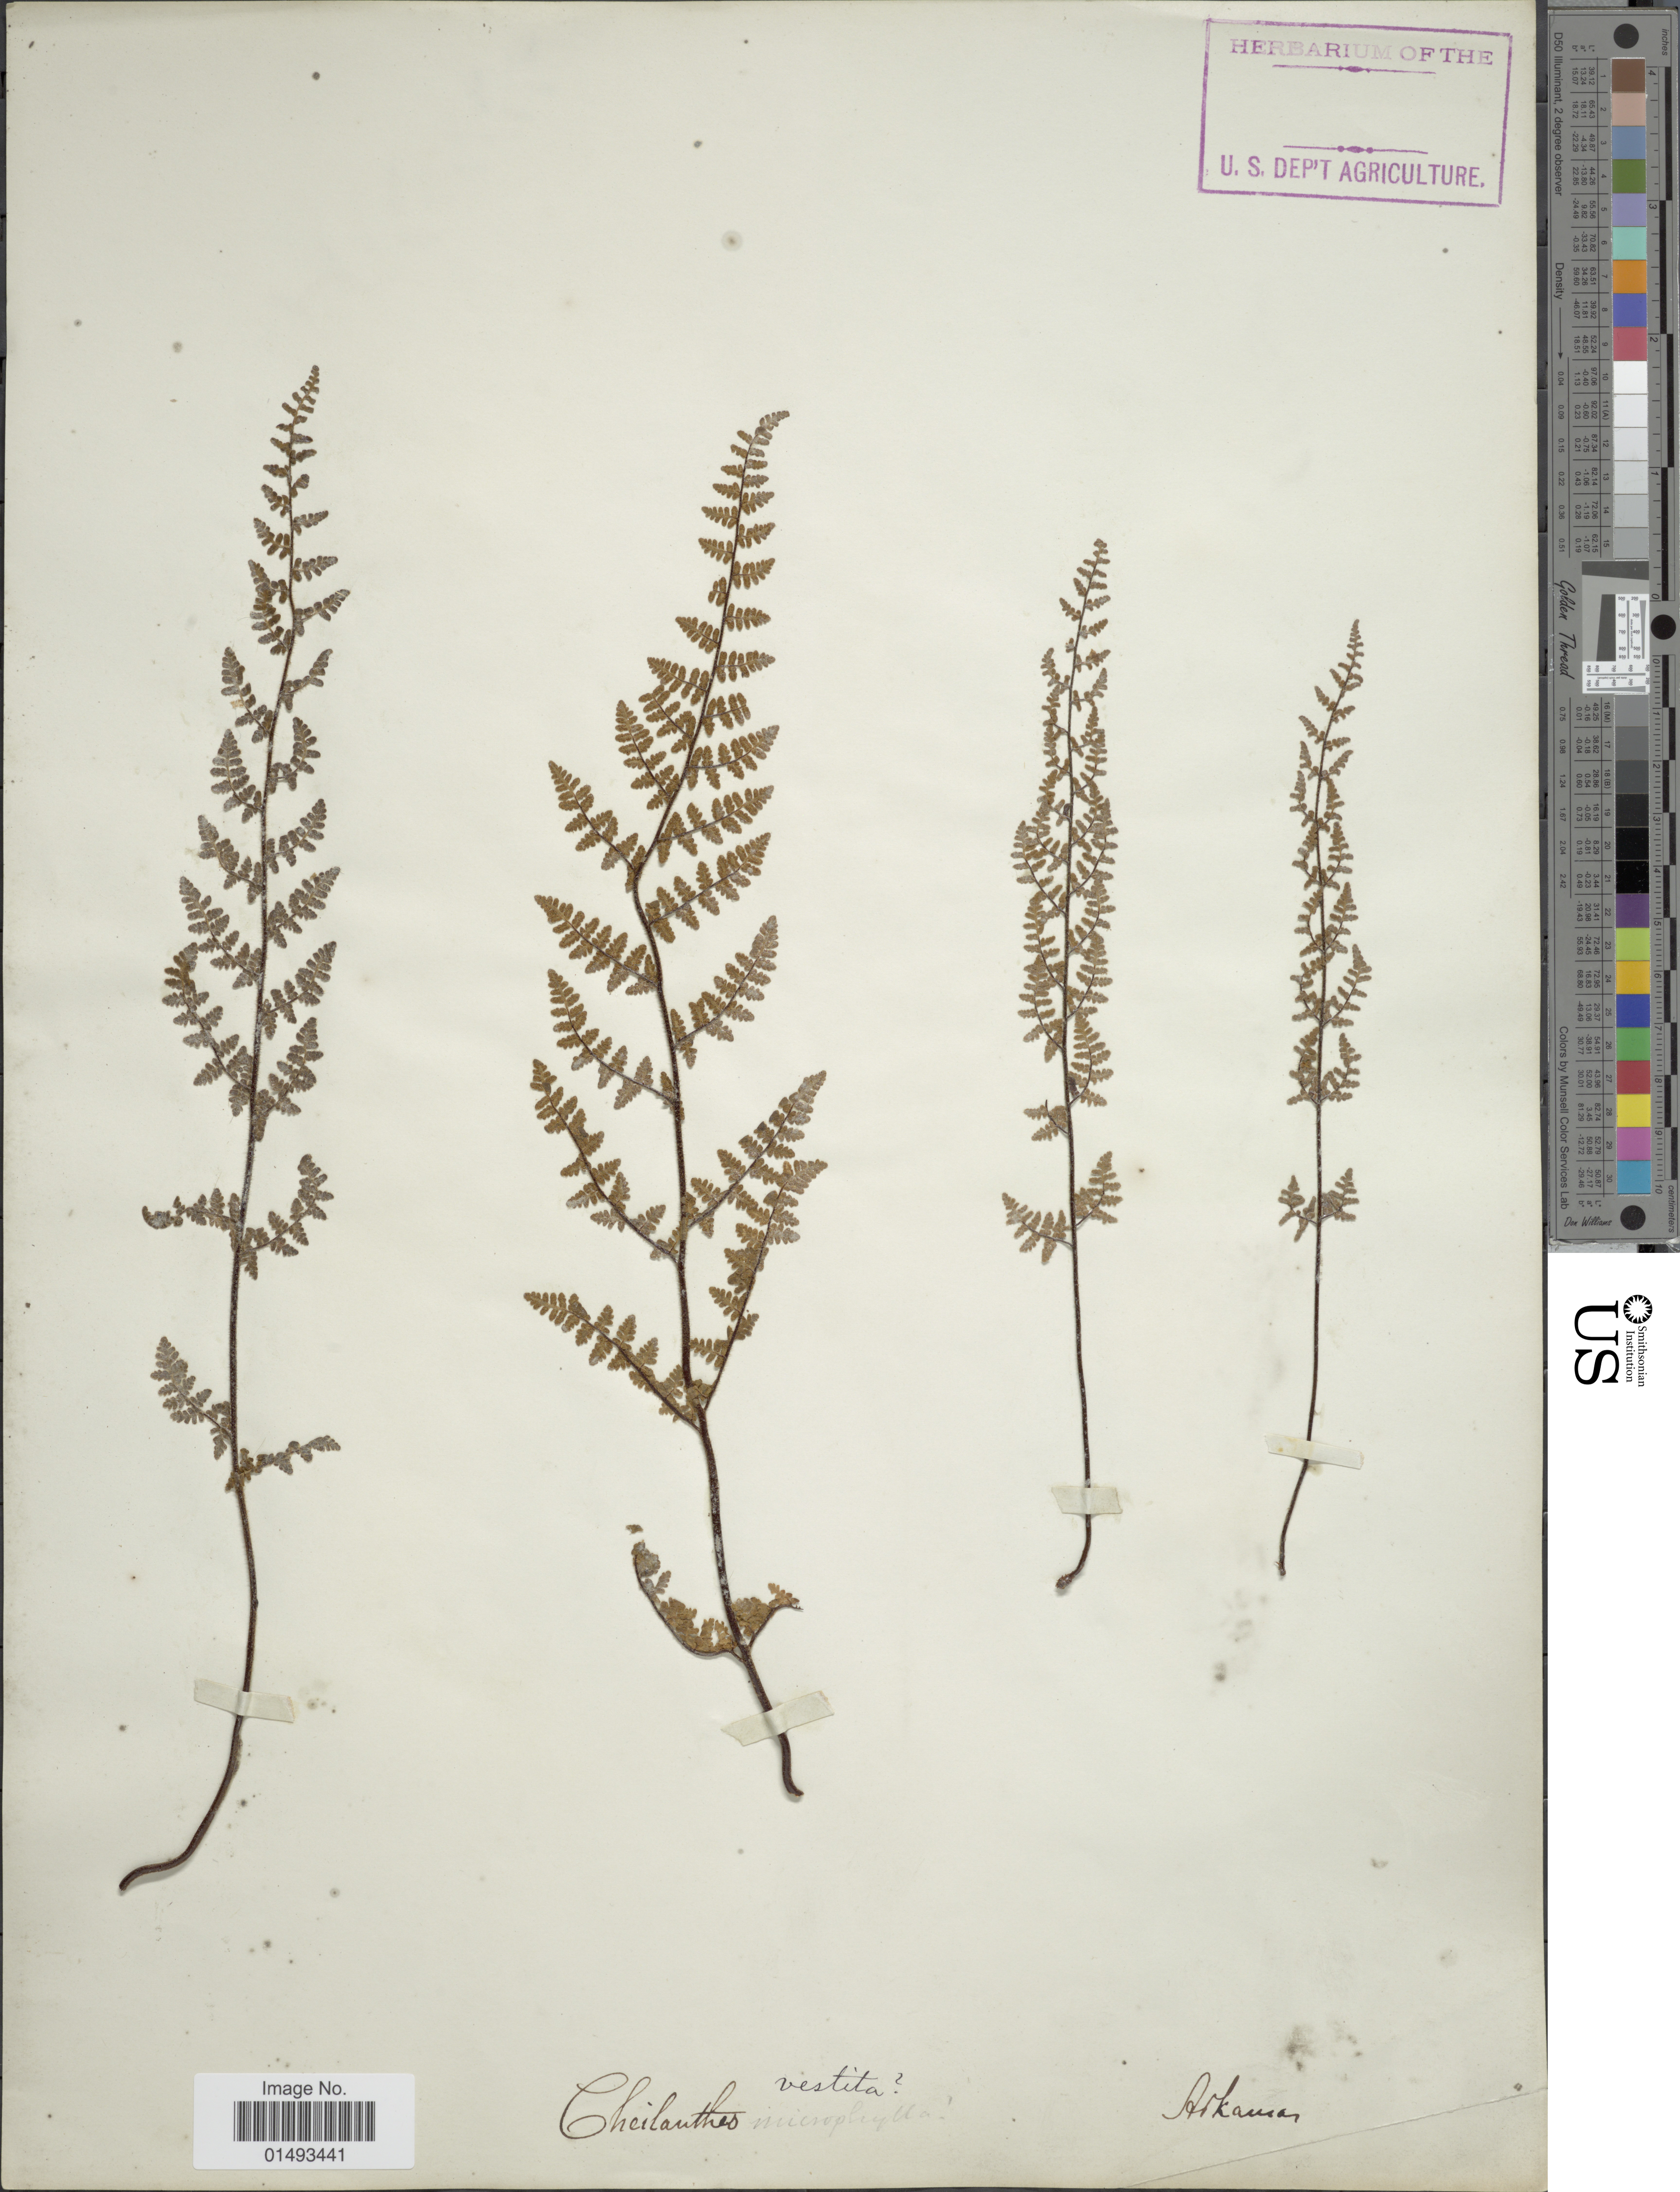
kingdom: Plantae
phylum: Tracheophyta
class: Polypodiopsida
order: Polypodiales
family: Pteridaceae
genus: Myriopteris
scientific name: Myriopteris lanosa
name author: (Michx.) Grusz & Windham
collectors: United States Department of Agriculture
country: United States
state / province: Arkansas